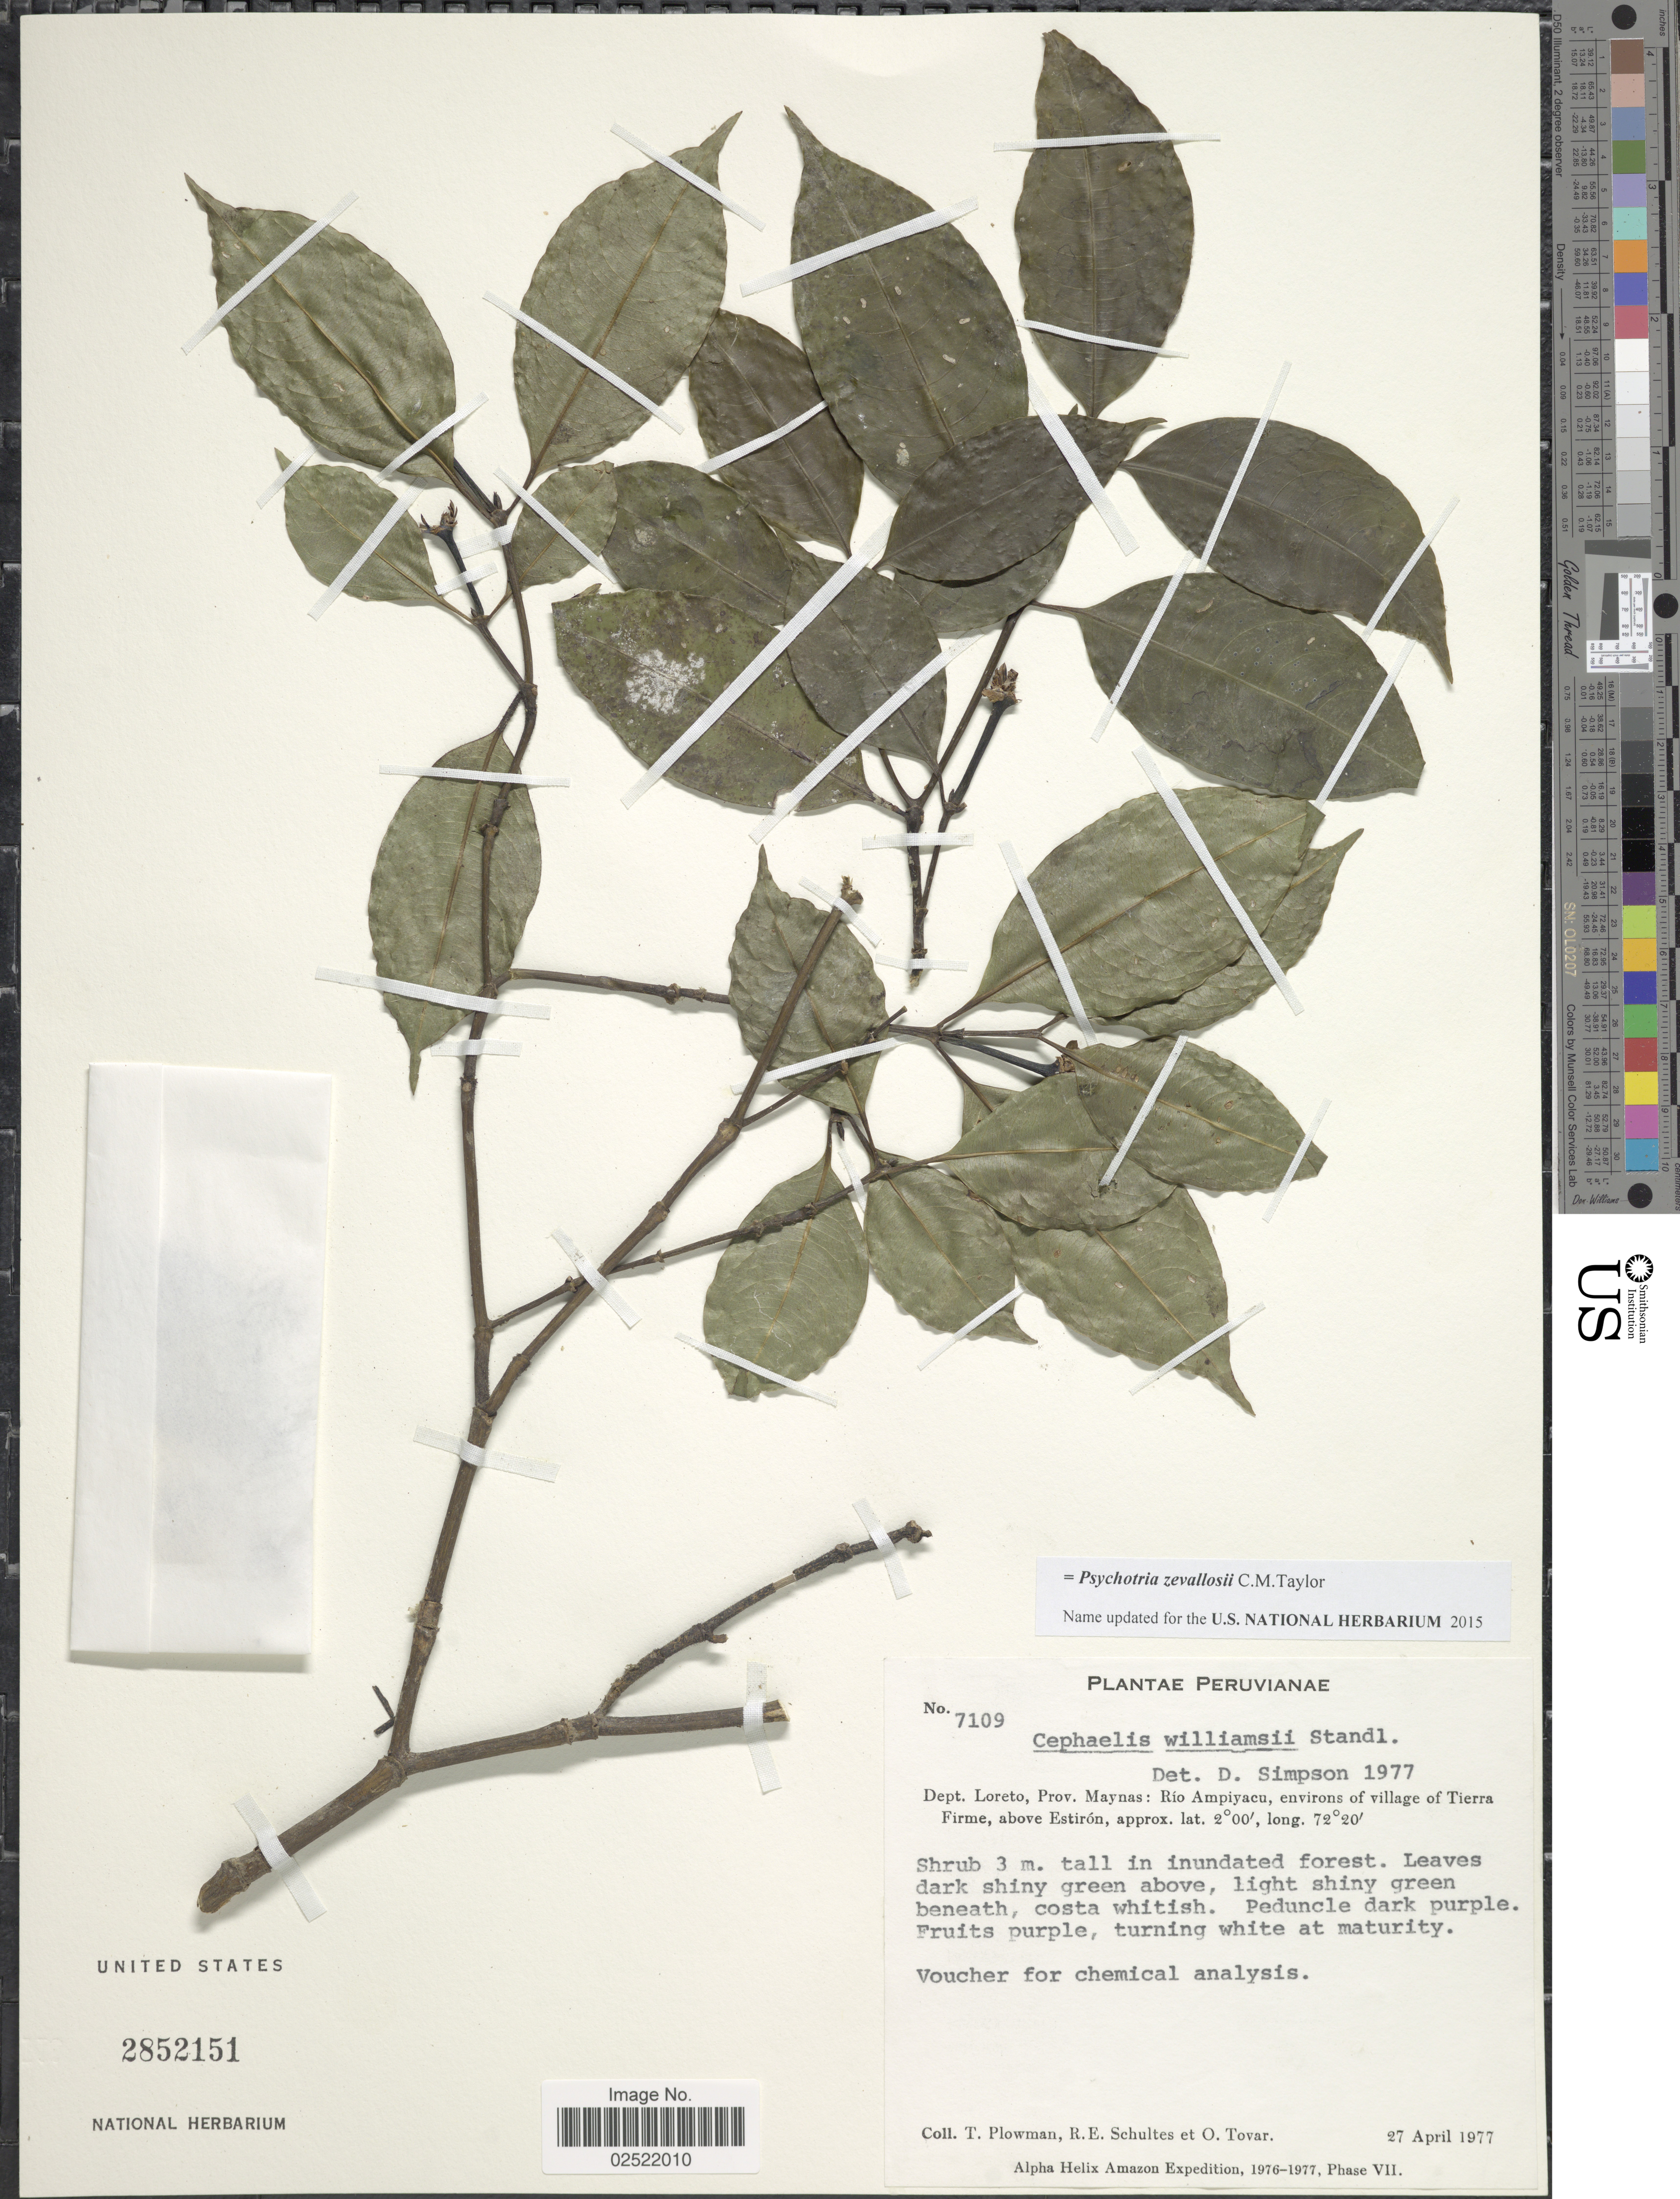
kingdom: Plantae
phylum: Tracheophyta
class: Magnoliopsida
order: Gentianales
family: Rubiaceae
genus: Psychotria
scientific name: Psychotria zevallosii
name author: C.M. Taylor in Brako & Zarucchi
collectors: T. Plowman, R. E. Schultes & Ó. Tovar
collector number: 7109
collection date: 1977-04-27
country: Peru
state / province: Loreto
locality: Dept. Loreto, Prov. Maynas: Rio Ampiyacu, environs of village of Tierra Firme, above Estiron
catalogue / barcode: US 2852151